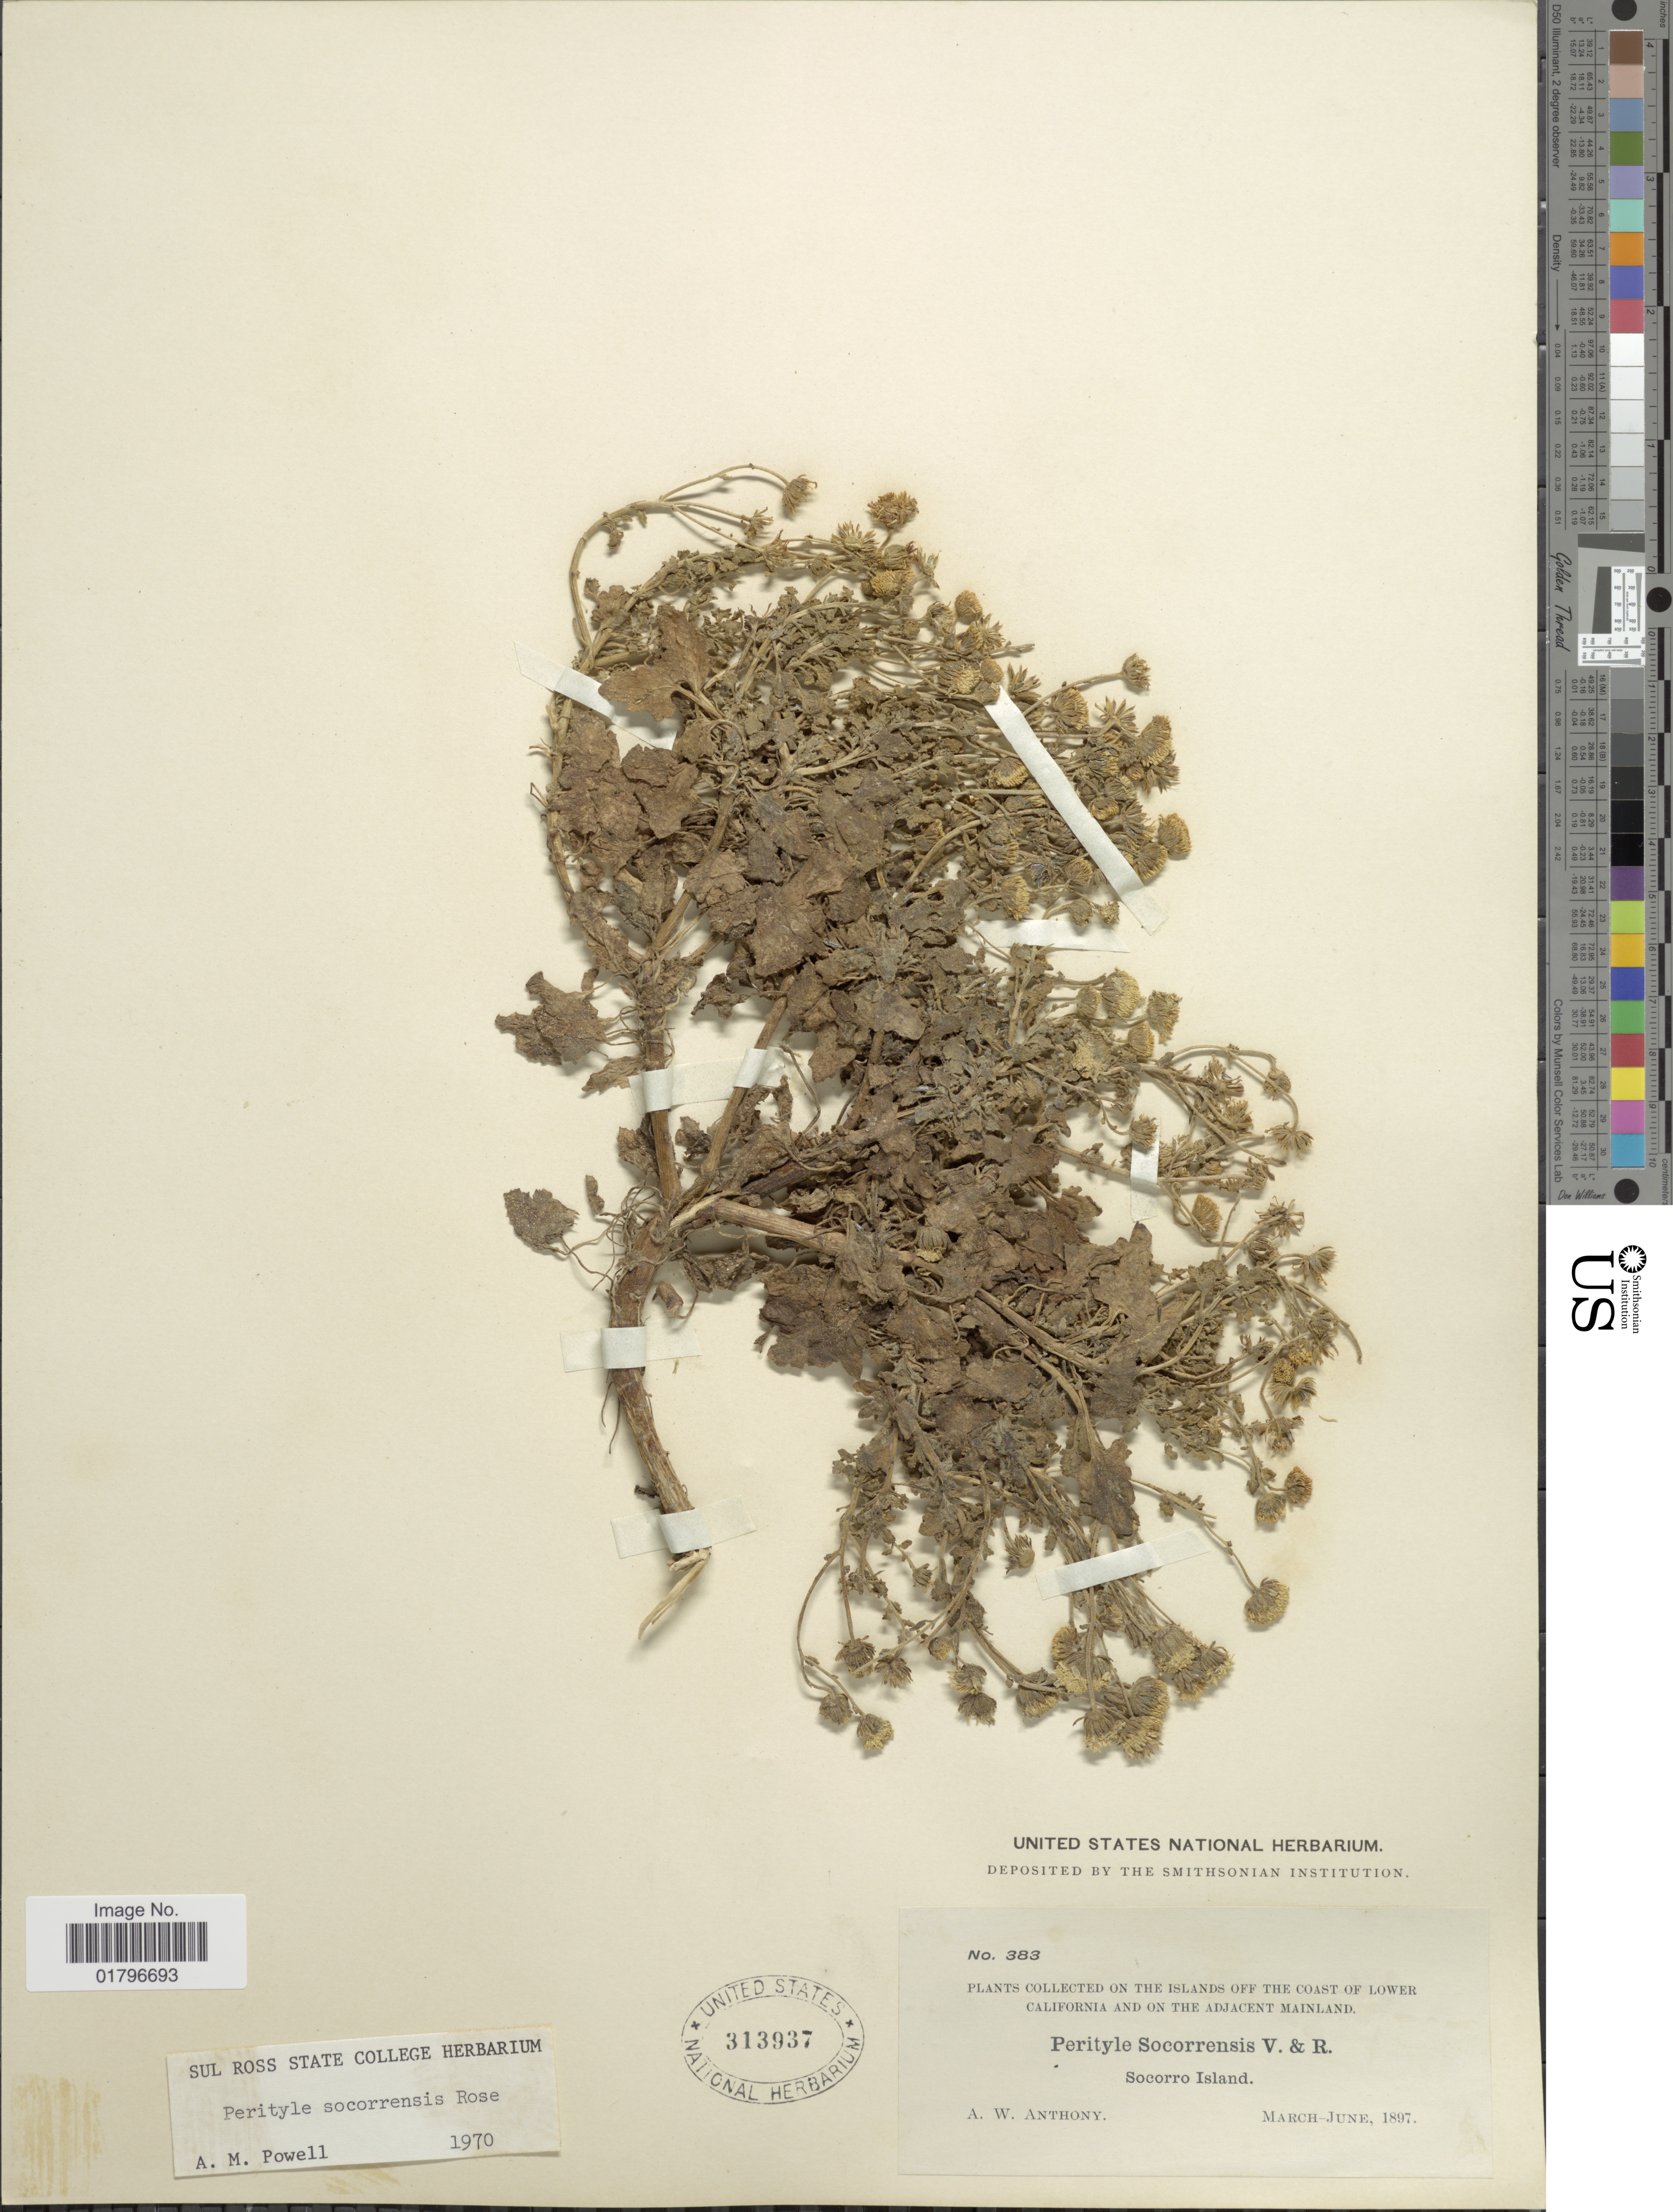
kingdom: Plantae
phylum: Tracheophyta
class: Magnoliopsida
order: Asterales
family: Asteraceae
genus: Perityle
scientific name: Perityle socorrosensis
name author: Rose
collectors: A. W. Anthony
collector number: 383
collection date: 1897-03/1897-06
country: Mexico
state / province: Colima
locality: On the islands off the coast of Lower California and on the adjacent Mainland. Socorro Island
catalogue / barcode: US 313937